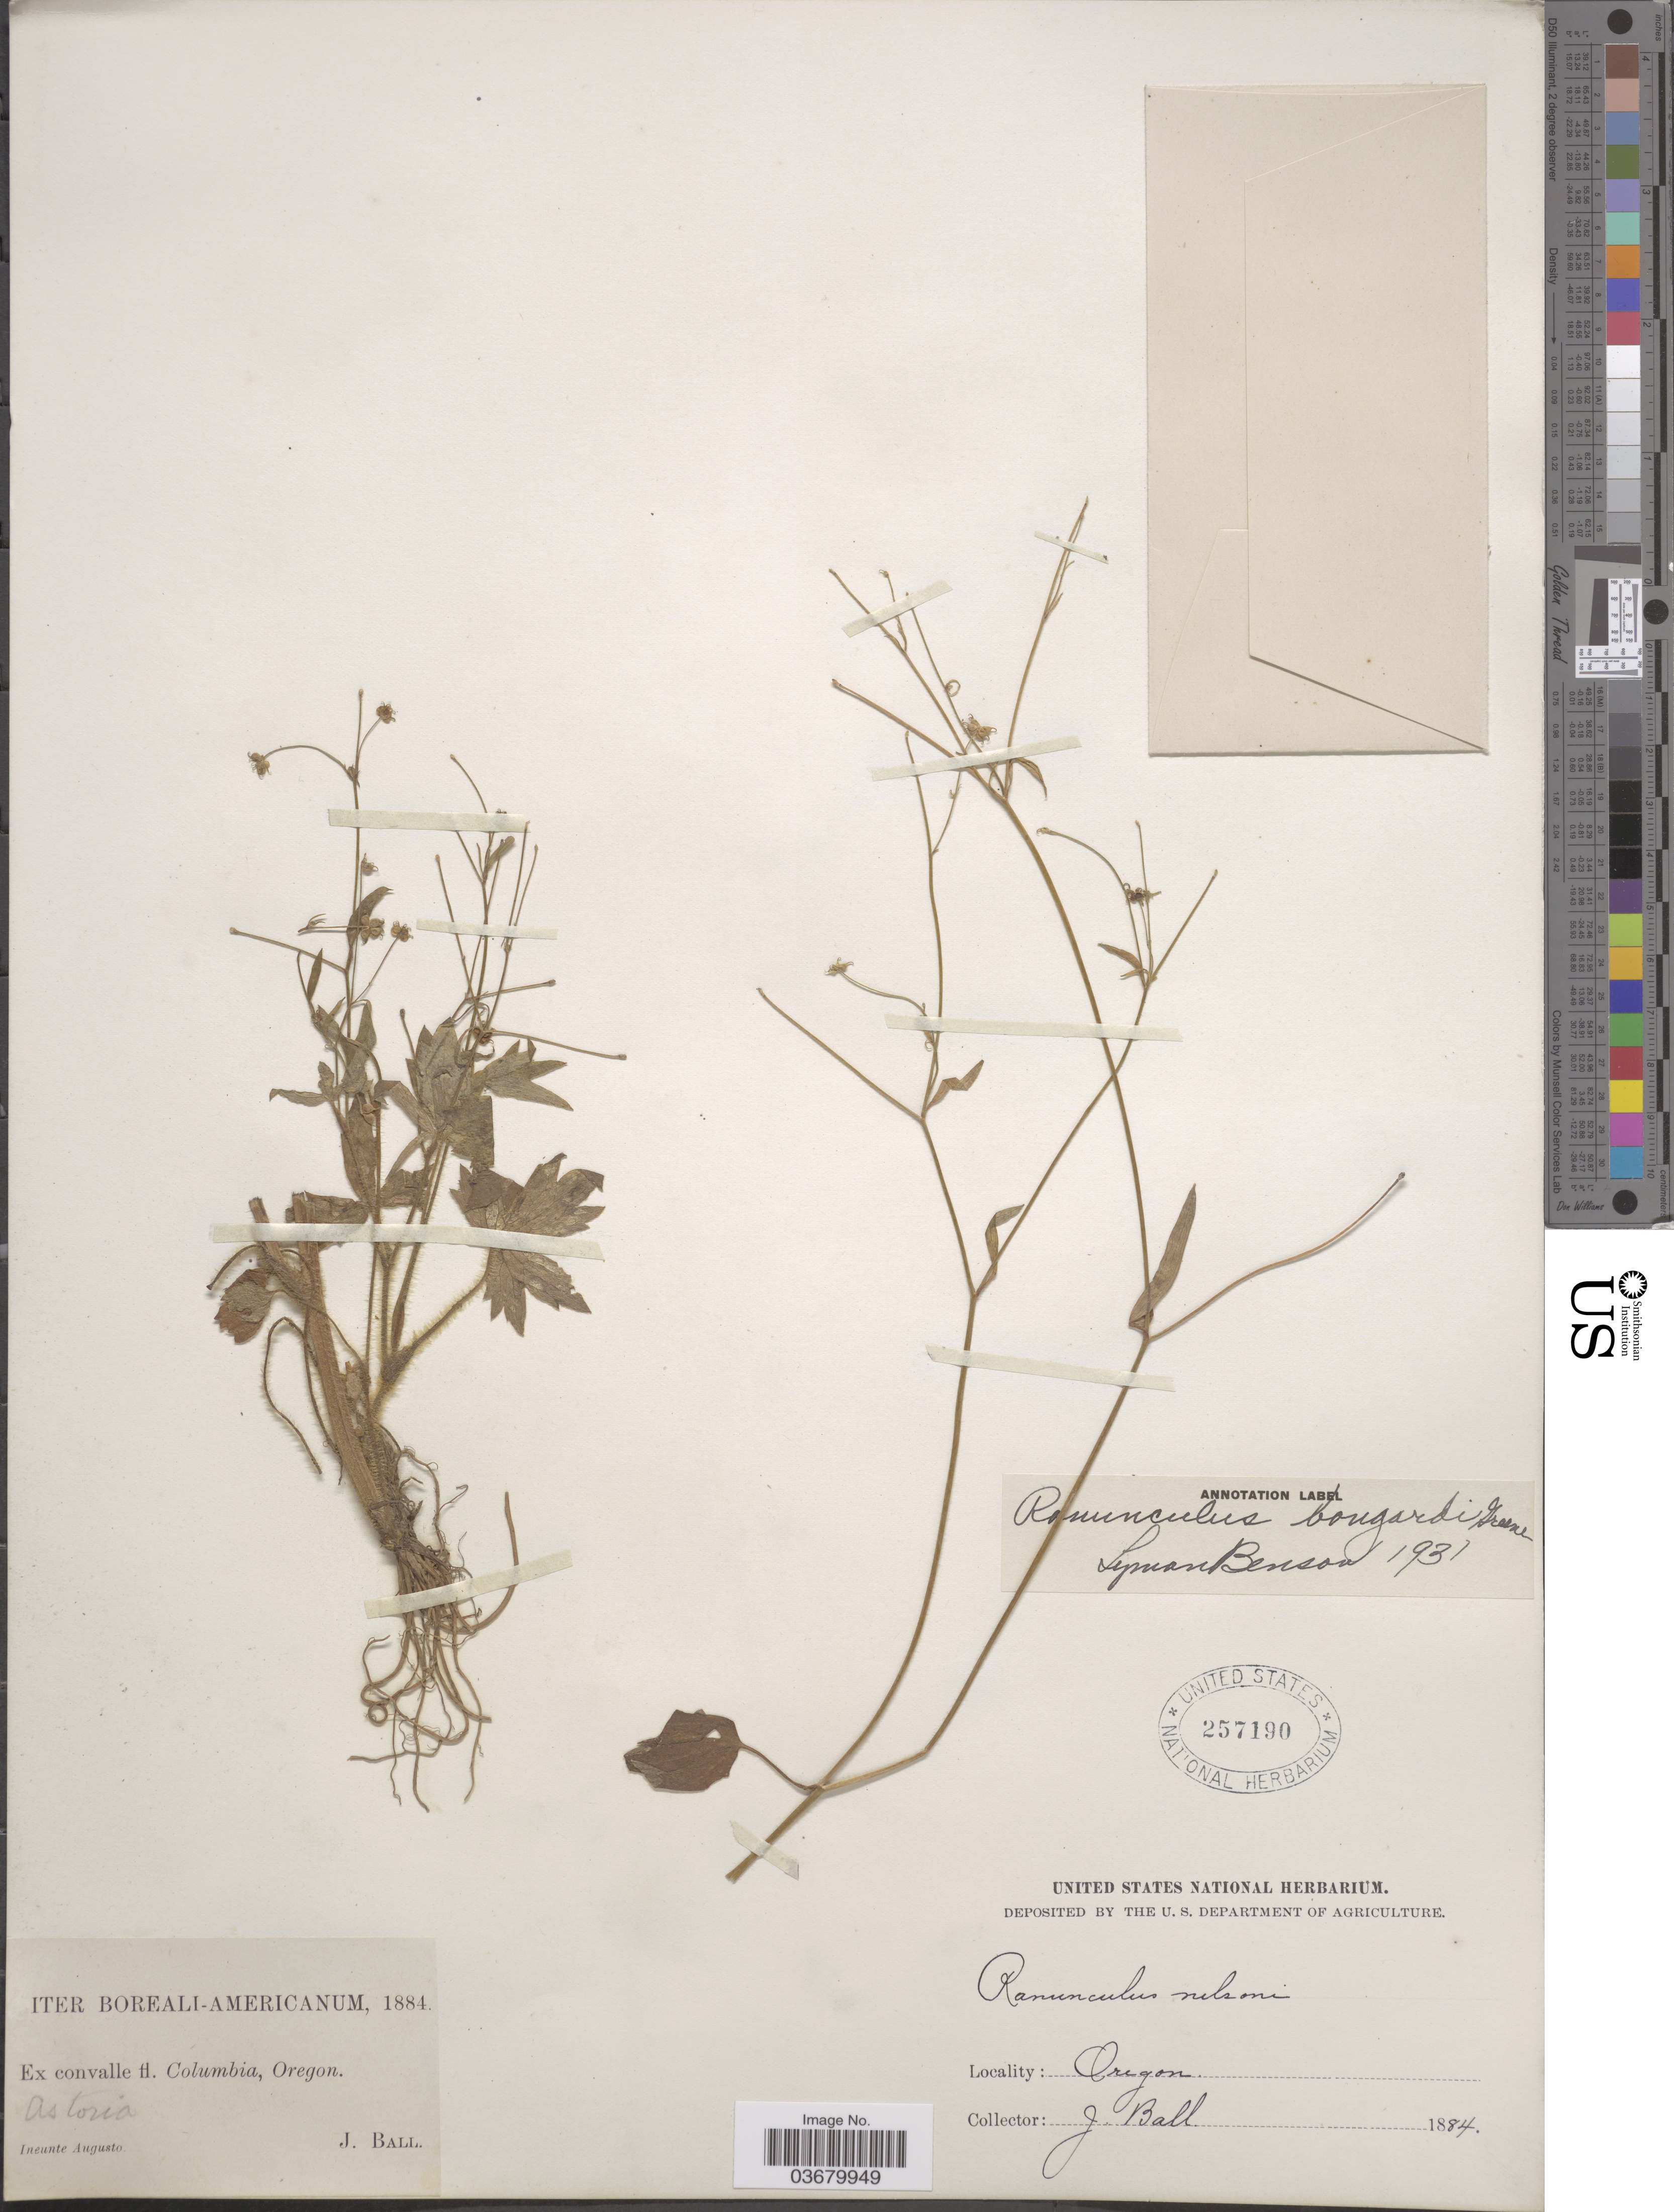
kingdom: Plantae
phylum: Tracheophyta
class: Magnoliopsida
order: Ranunculales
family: Ranunculaceae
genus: Ranunculus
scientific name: Ranunculus bongardii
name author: Greene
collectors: J. Ball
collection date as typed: Ineunte Augusto 1884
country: United States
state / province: Oregon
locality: Boreali-Americanum. Ex convalle fl. Columbia. Astoria.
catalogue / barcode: US 257190